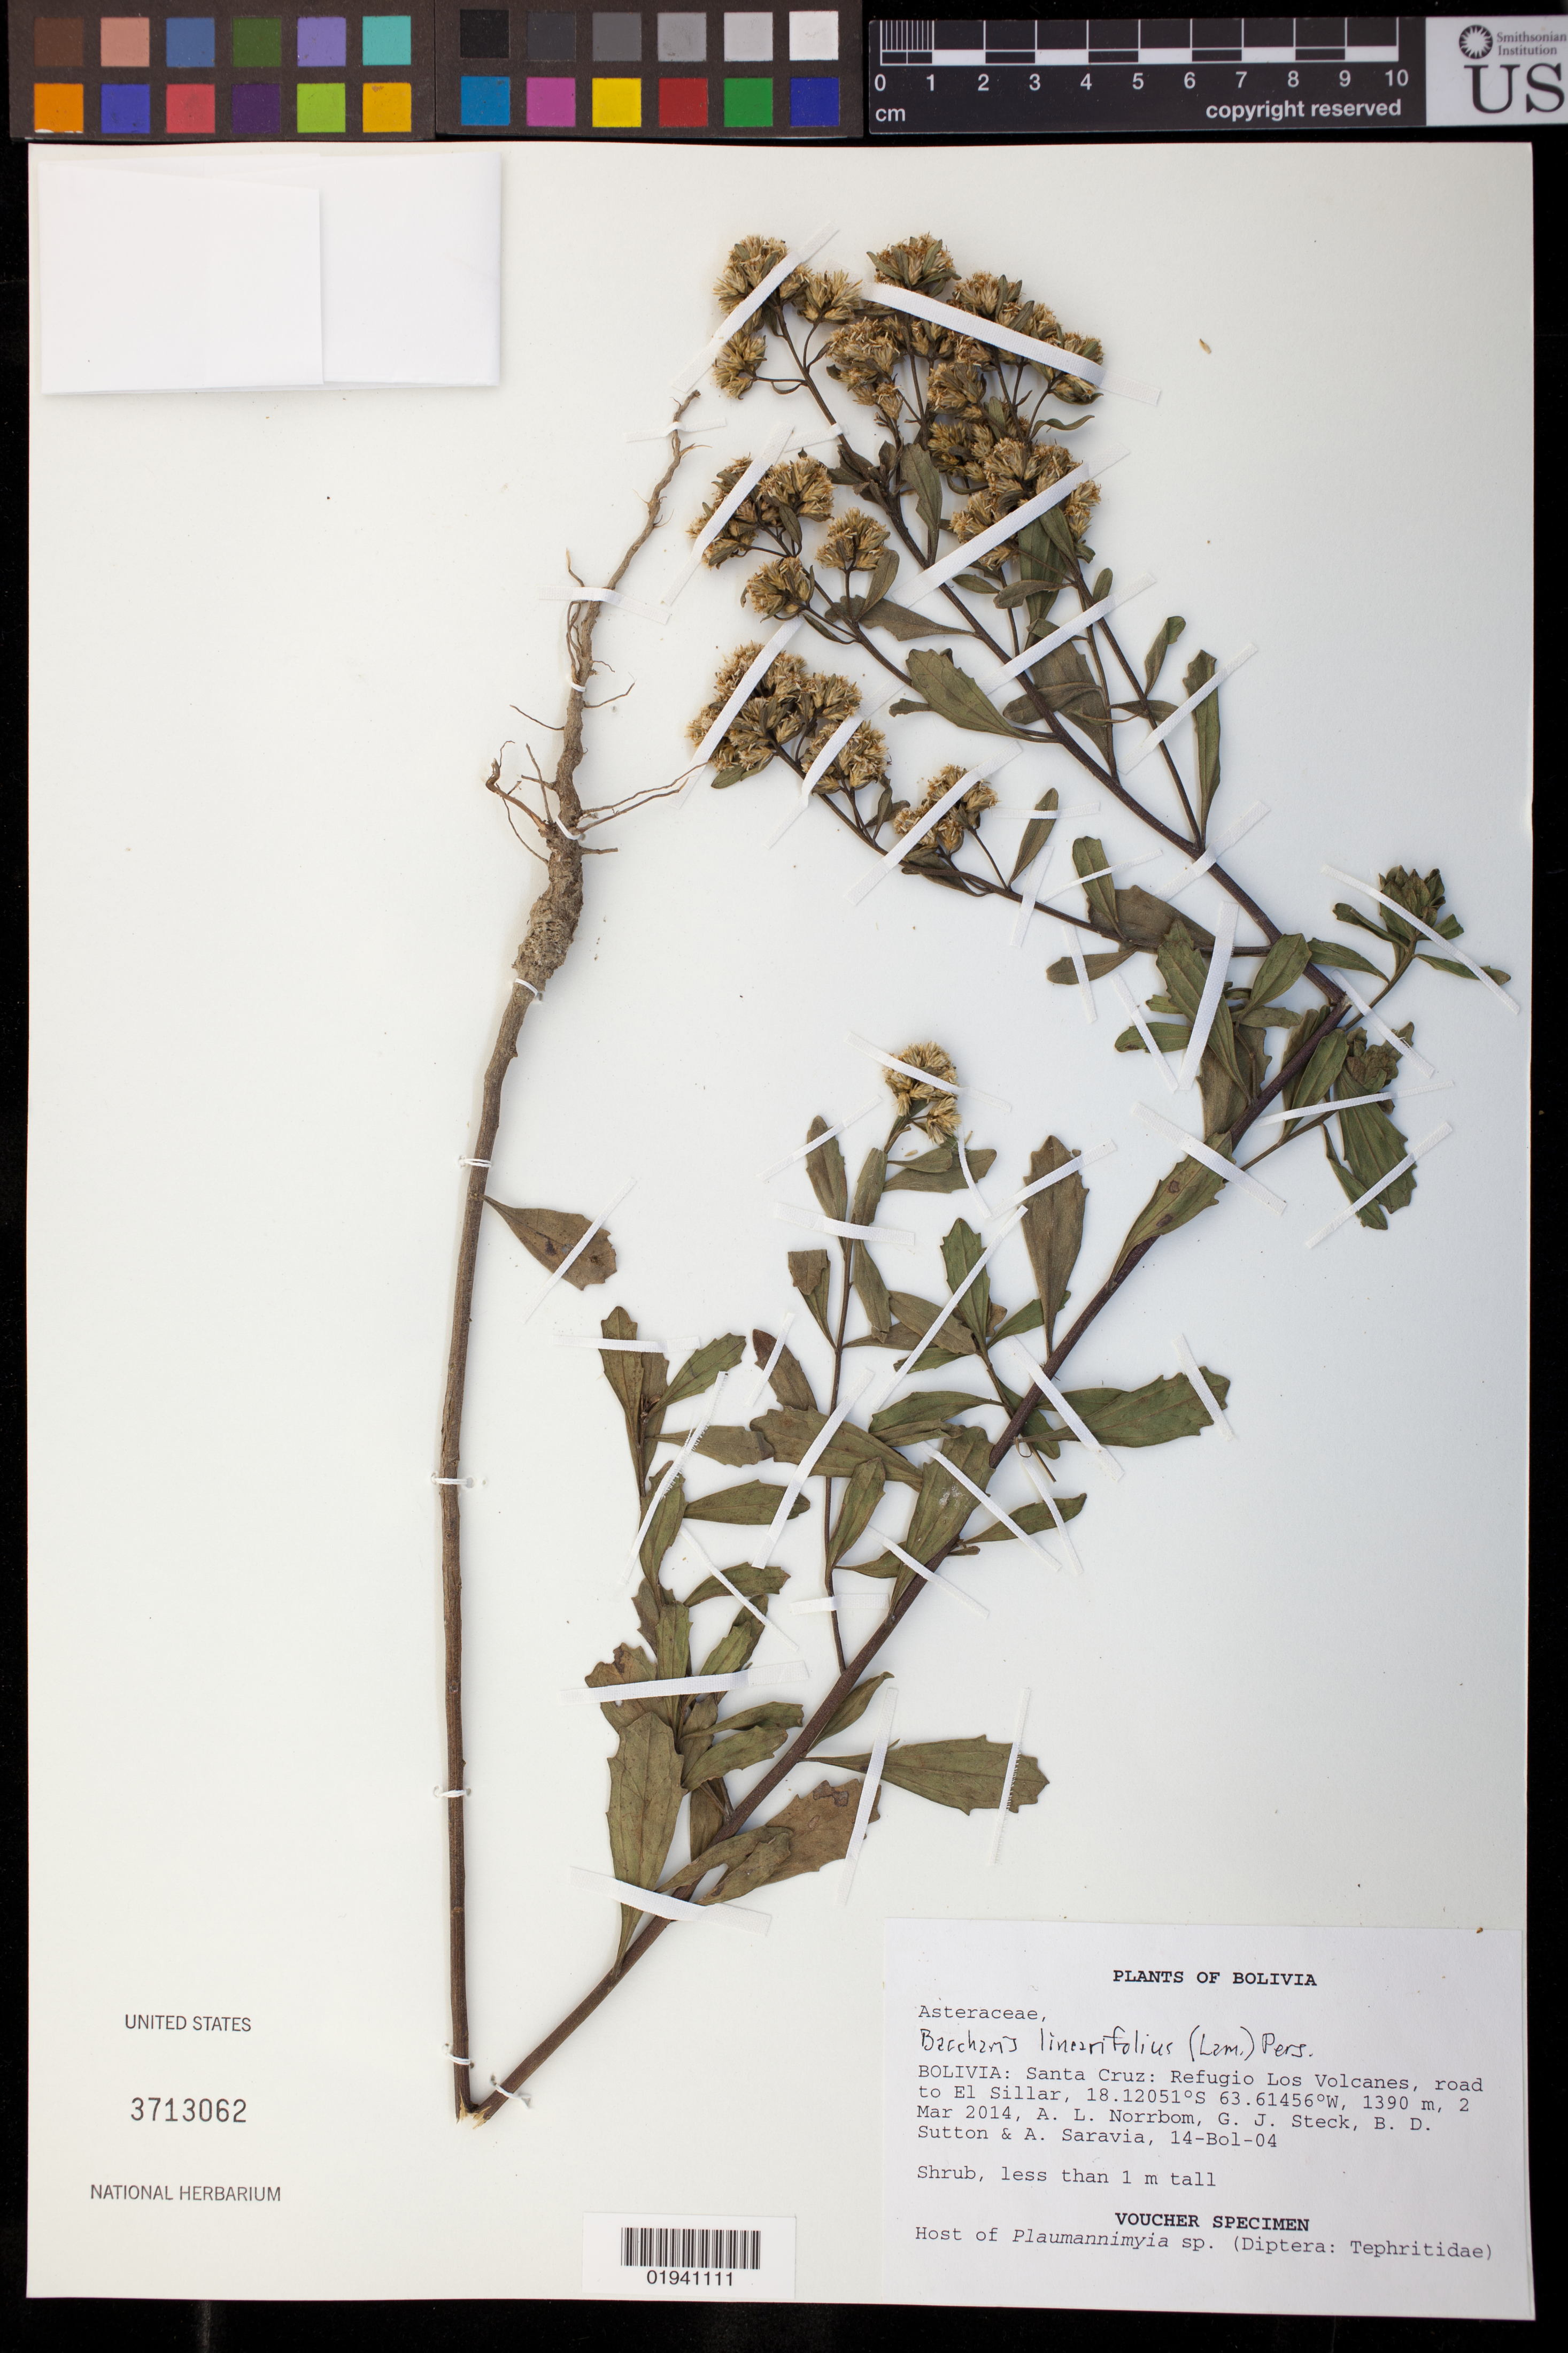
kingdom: Plantae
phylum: Tracheophyta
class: Magnoliopsida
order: Asterales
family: Asteraceae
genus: Baccharis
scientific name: Baccharis linearifolia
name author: (Lam.) Pers.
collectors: A. L. Norrbom, G. Steck, B. Sutton & A. Saravia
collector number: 14-Bol-04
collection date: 2014-03-02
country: Bolivia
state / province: Santa Cruz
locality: Refugio Los Volcanes, road to El Sillar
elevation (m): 1390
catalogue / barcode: US 3713062